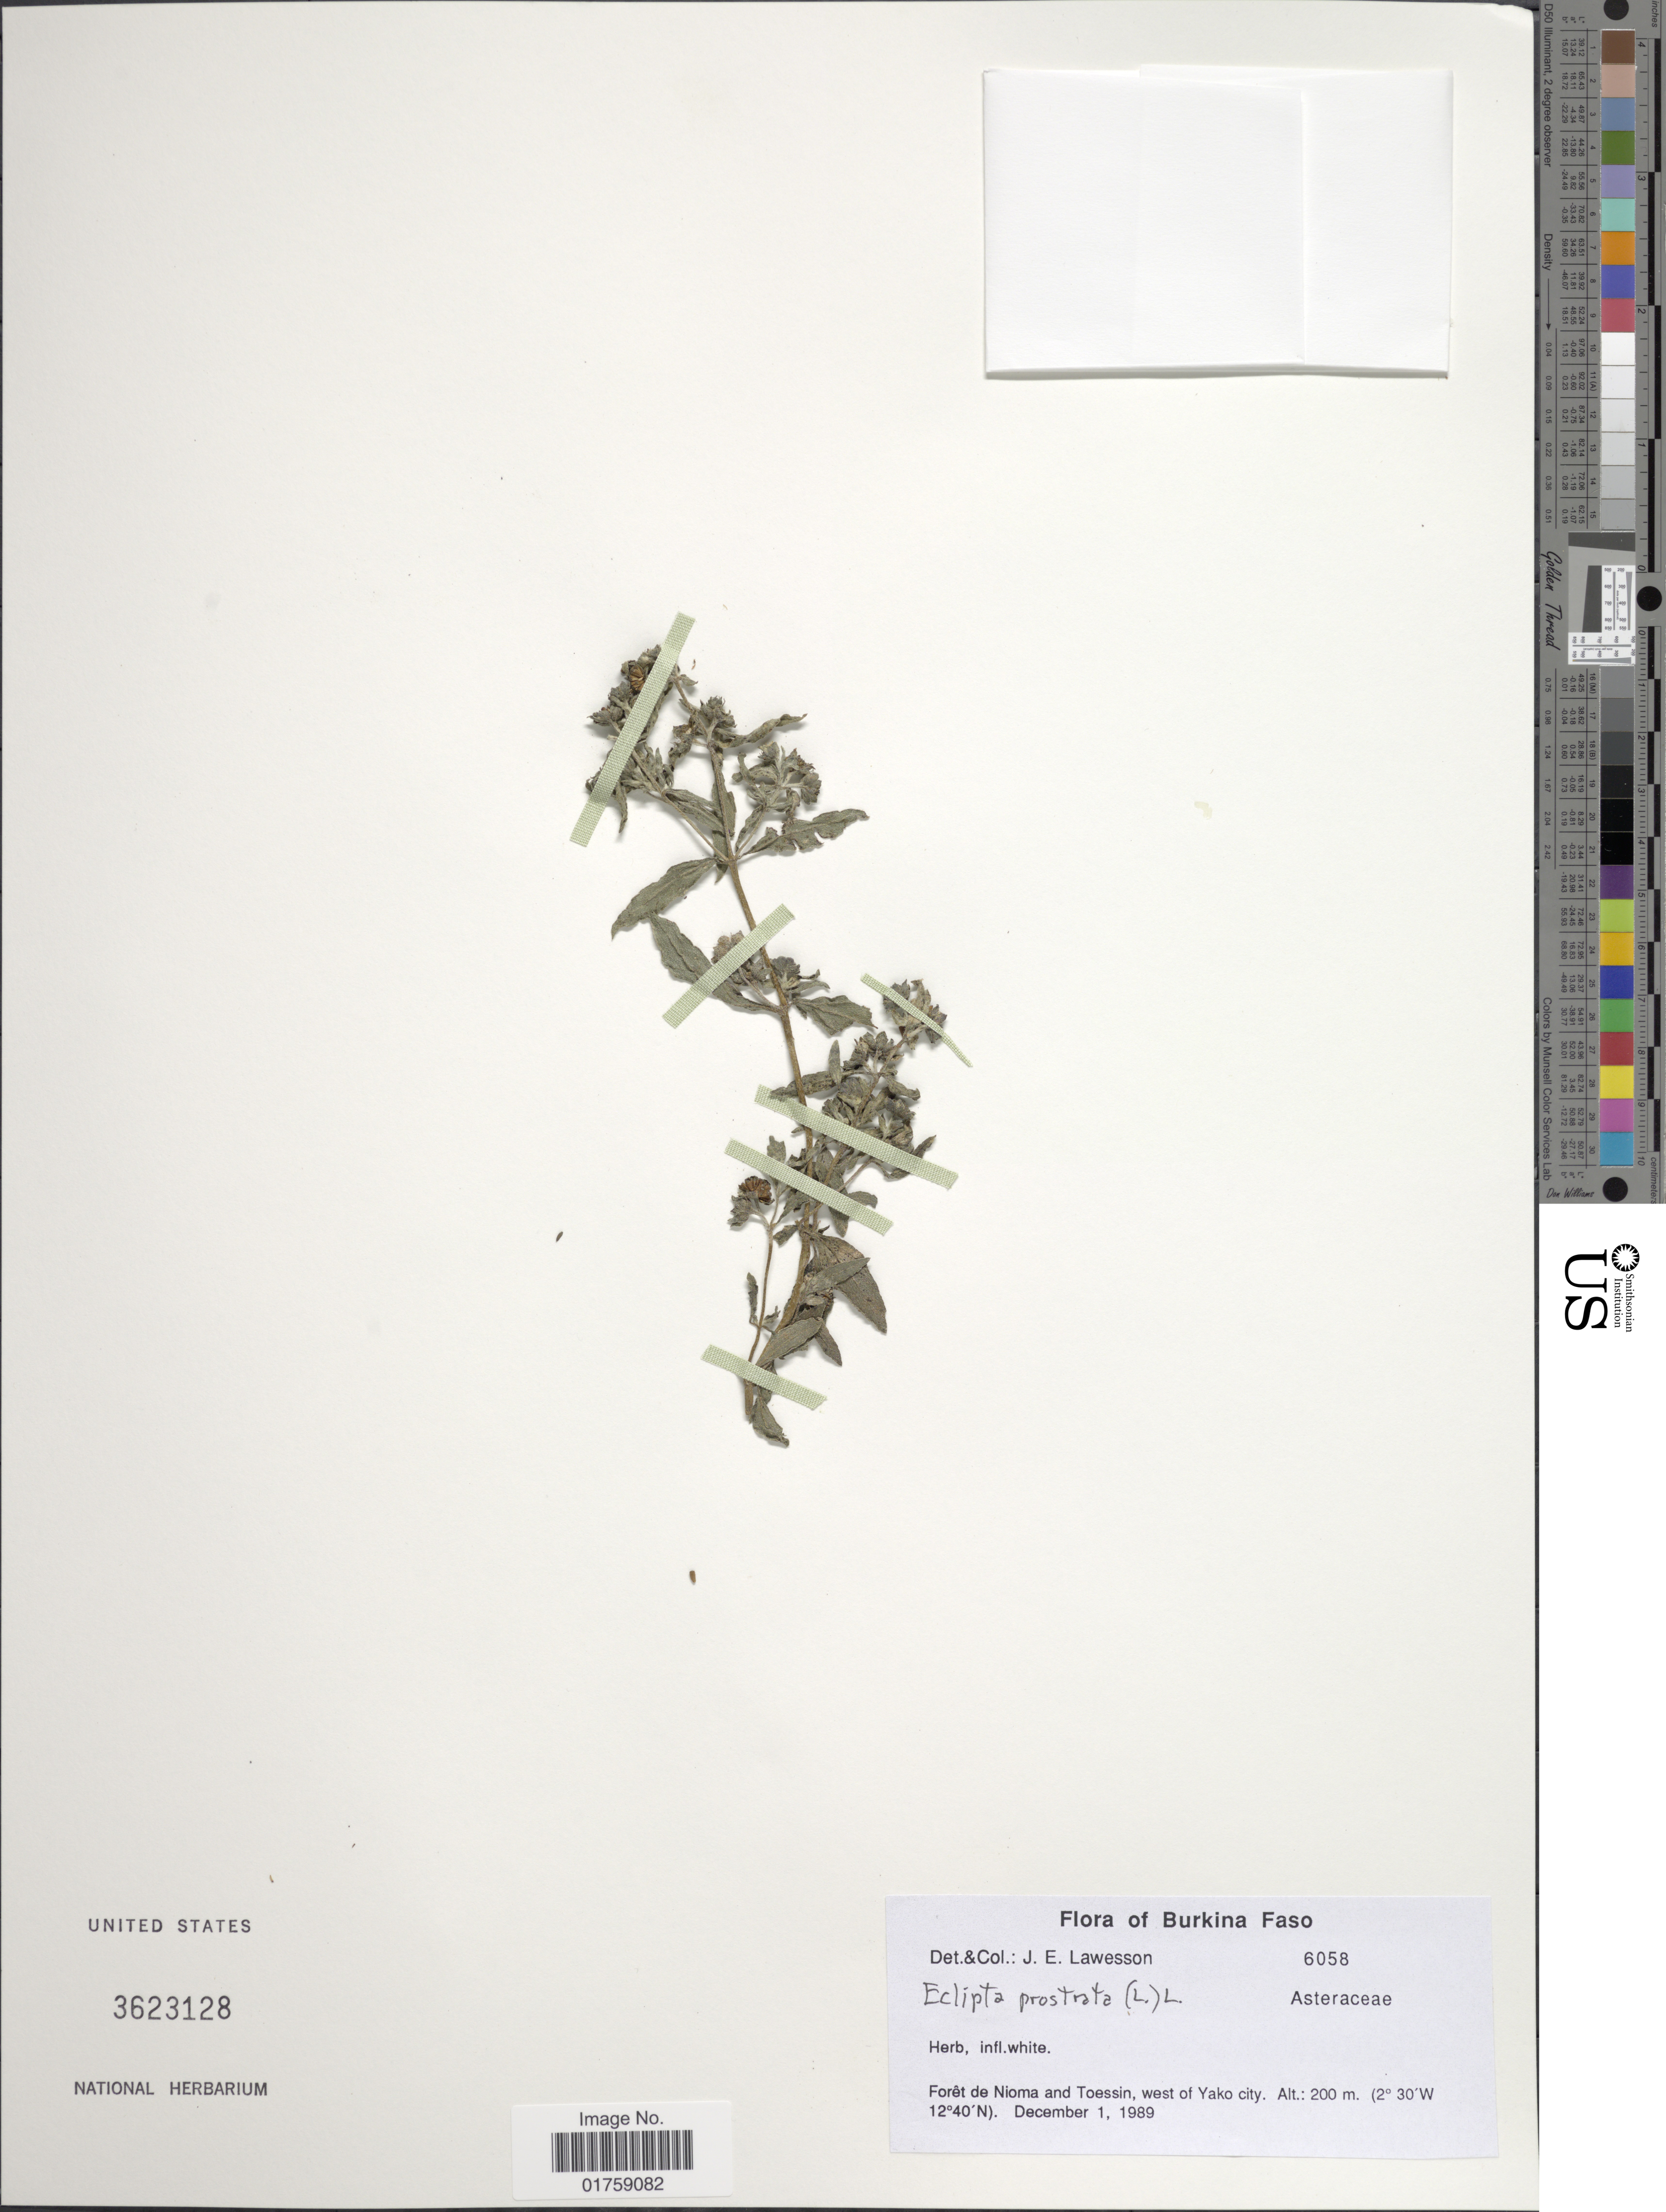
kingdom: Plantae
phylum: Tracheophyta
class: Magnoliopsida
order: Asterales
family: Asteraceae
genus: Eclipta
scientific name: Eclipta prostrata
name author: (L.) L.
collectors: J. Lawesson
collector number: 6058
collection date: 1989-12-01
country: Burkina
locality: Burkina Faso. Foret de Nioma and Toeesin, west of Yako City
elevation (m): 200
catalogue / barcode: US 3623128